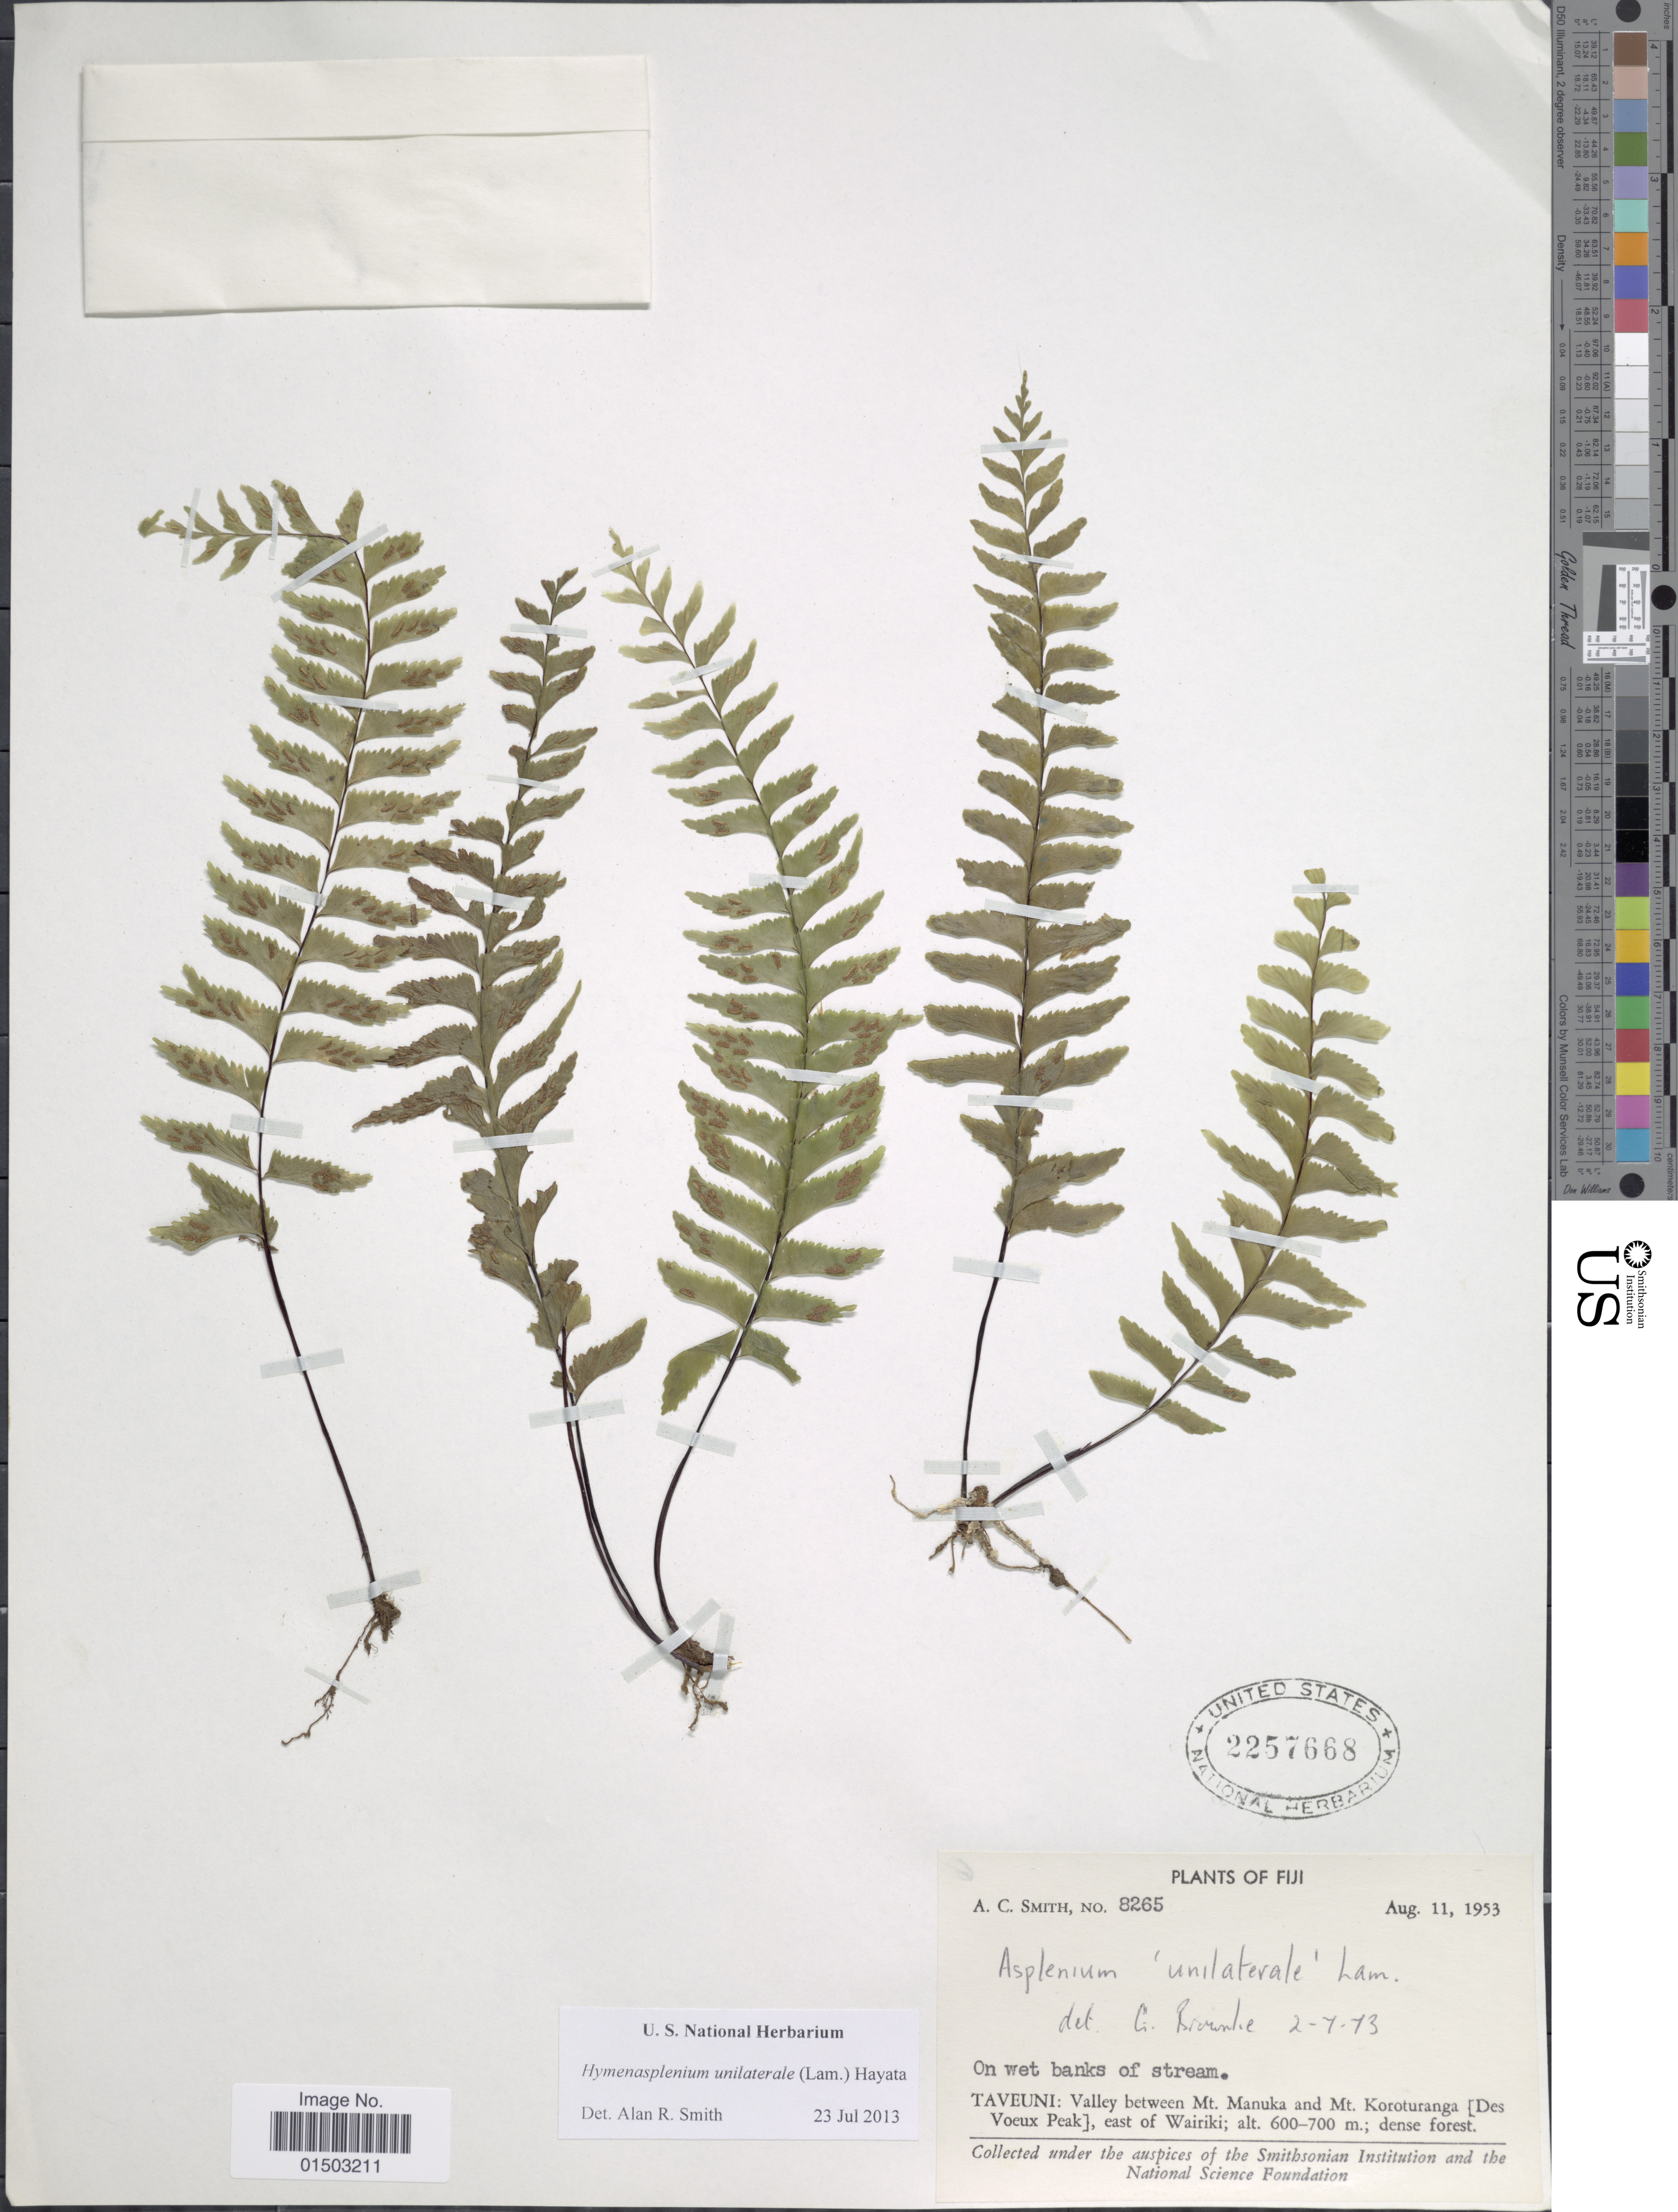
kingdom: Plantae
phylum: Tracheophyta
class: Polypodiopsida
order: Polypodiales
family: Aspleniaceae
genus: Hymenasplenium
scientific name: Hymenasplenium unilaterale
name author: (Lam.) Hayata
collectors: A. C. Smith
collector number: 8265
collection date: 1953-08-11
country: Fiji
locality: Fiji, Taveuni: valley between Mt. Mauka and mt. Koroturanga [ Des Voeux Peak], east of Wairiki.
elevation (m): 600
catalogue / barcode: US 2257668